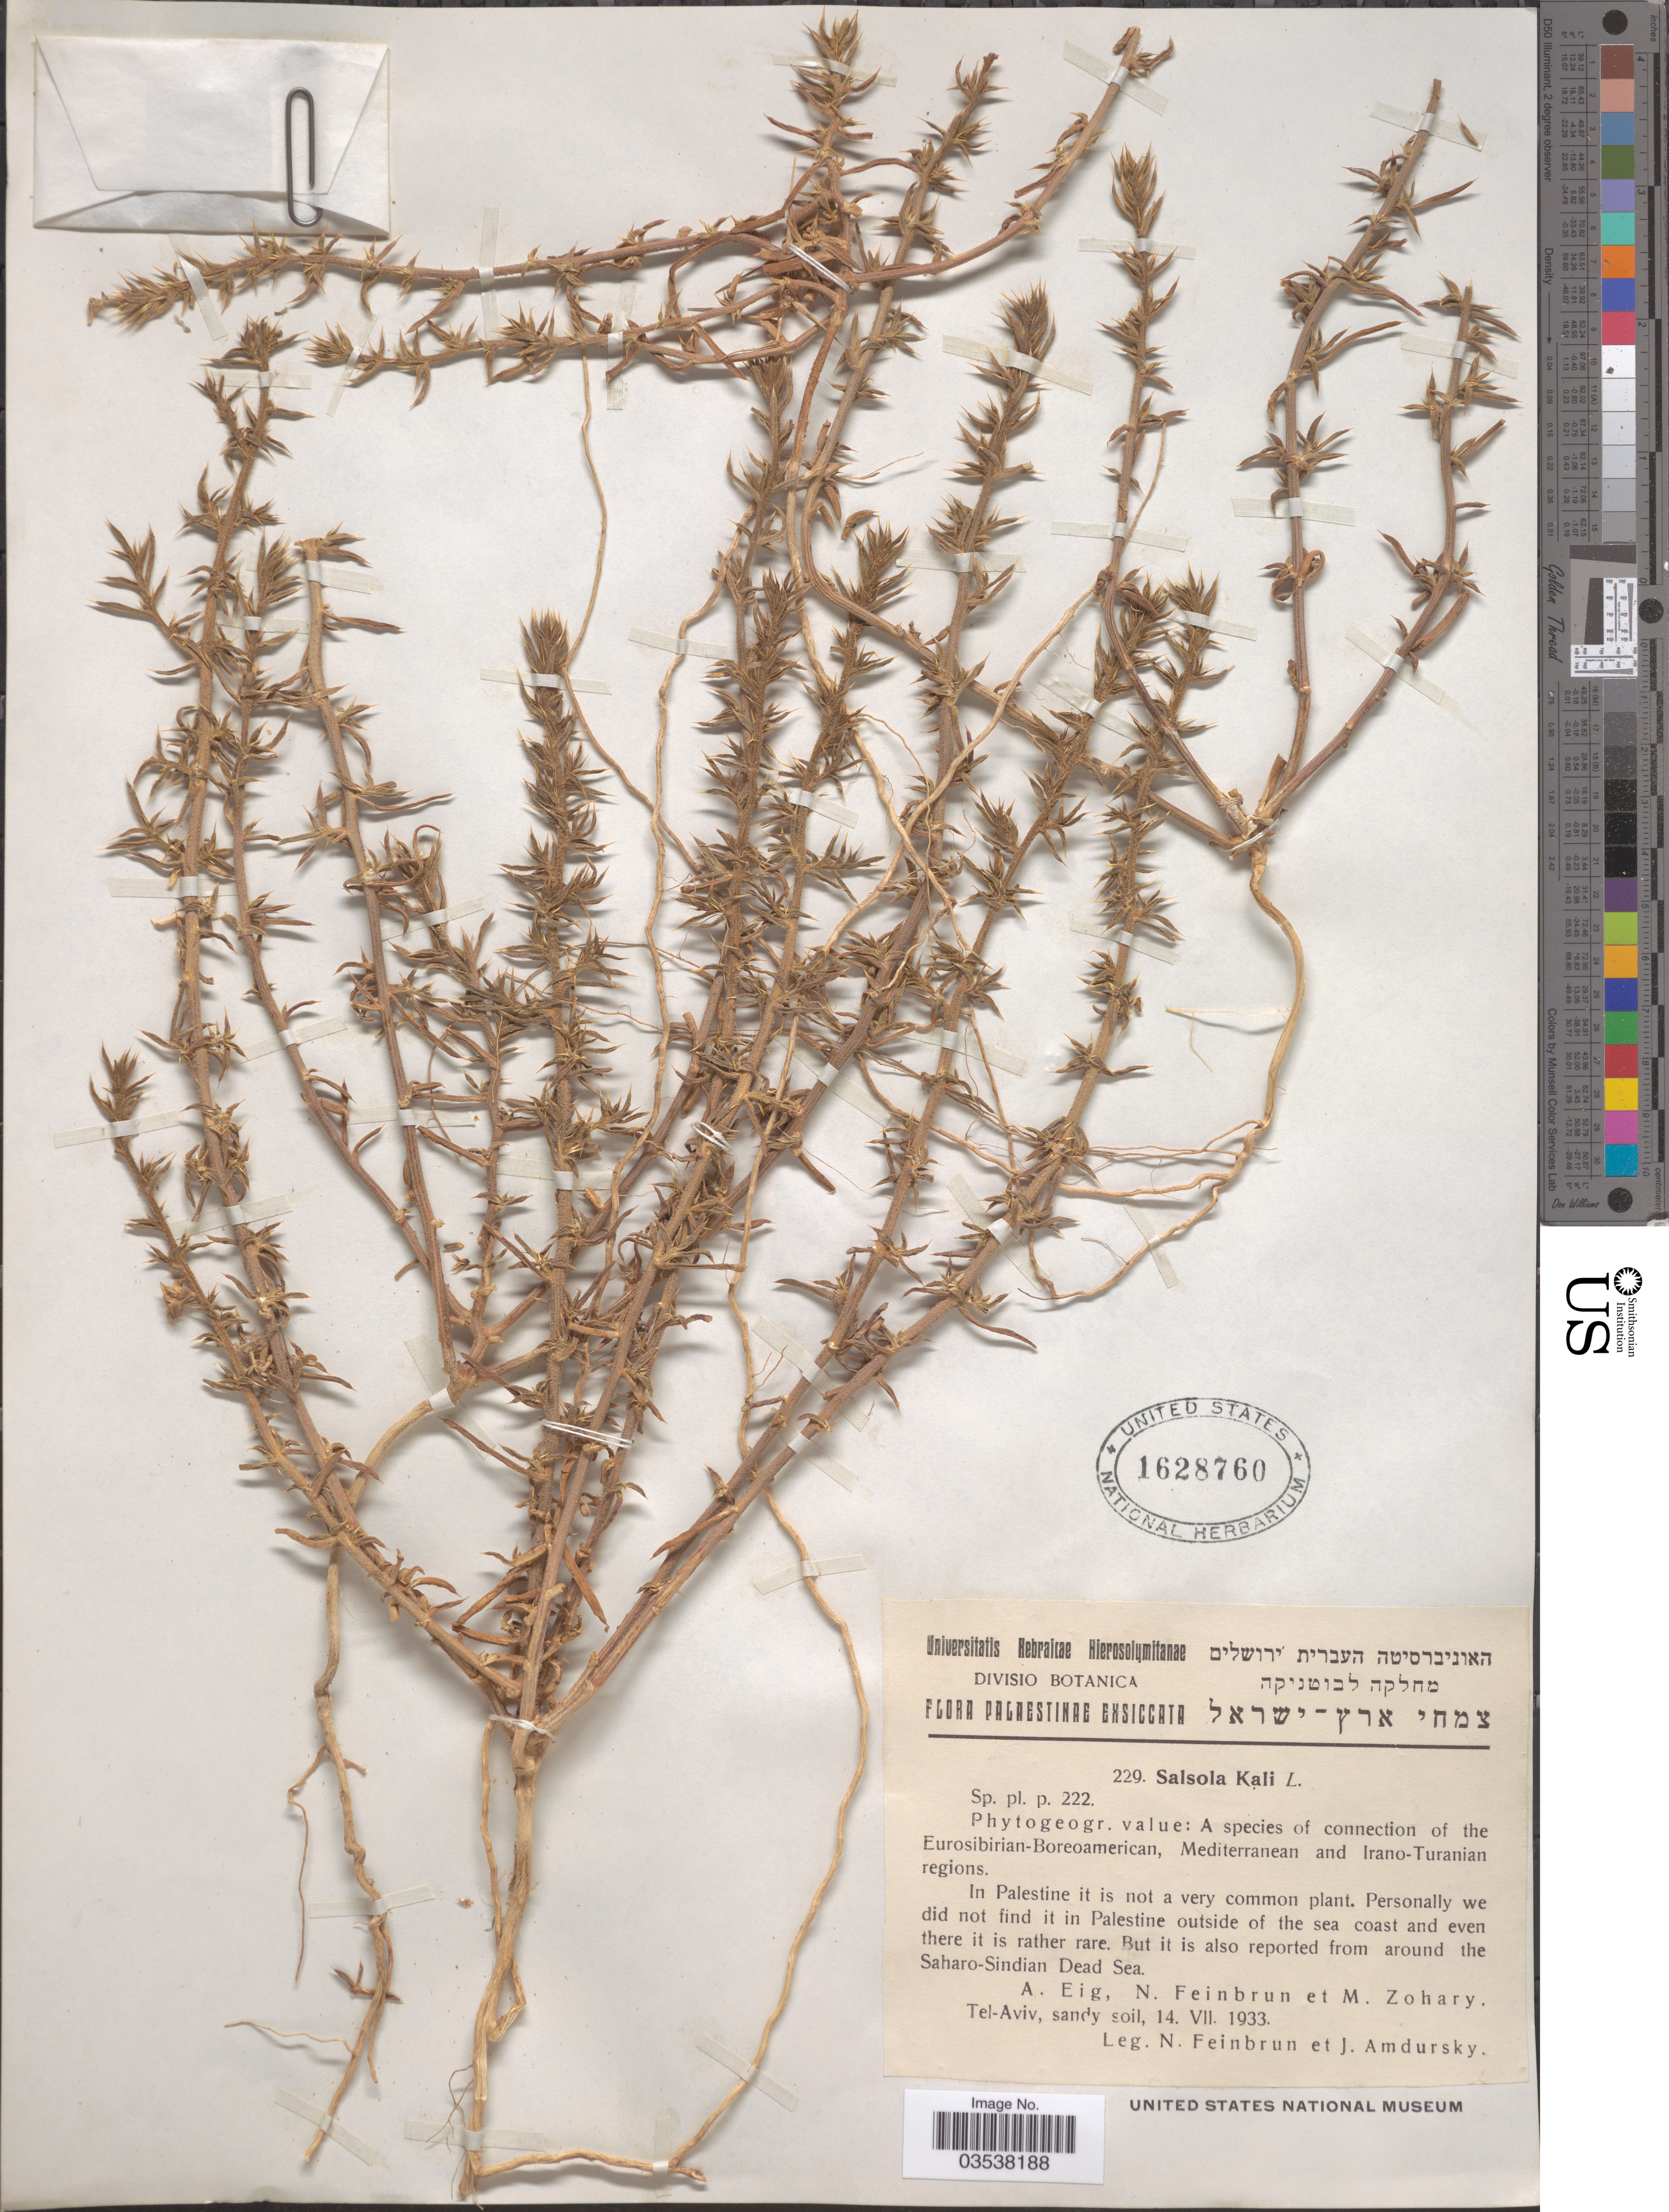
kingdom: Plantae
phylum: Tracheophyta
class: Magnoliopsida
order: Caryophyllales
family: Amaranthaceae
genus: Salsola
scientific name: Salsola kali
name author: L.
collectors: N. Feinbrun & I. Amdursky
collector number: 229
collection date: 1933-07-14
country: Israel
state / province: Tel Aviv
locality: Palaestinae. Around the Saharo-Sindian Dead Sea. Tel-Aviv.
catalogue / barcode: US 1628760